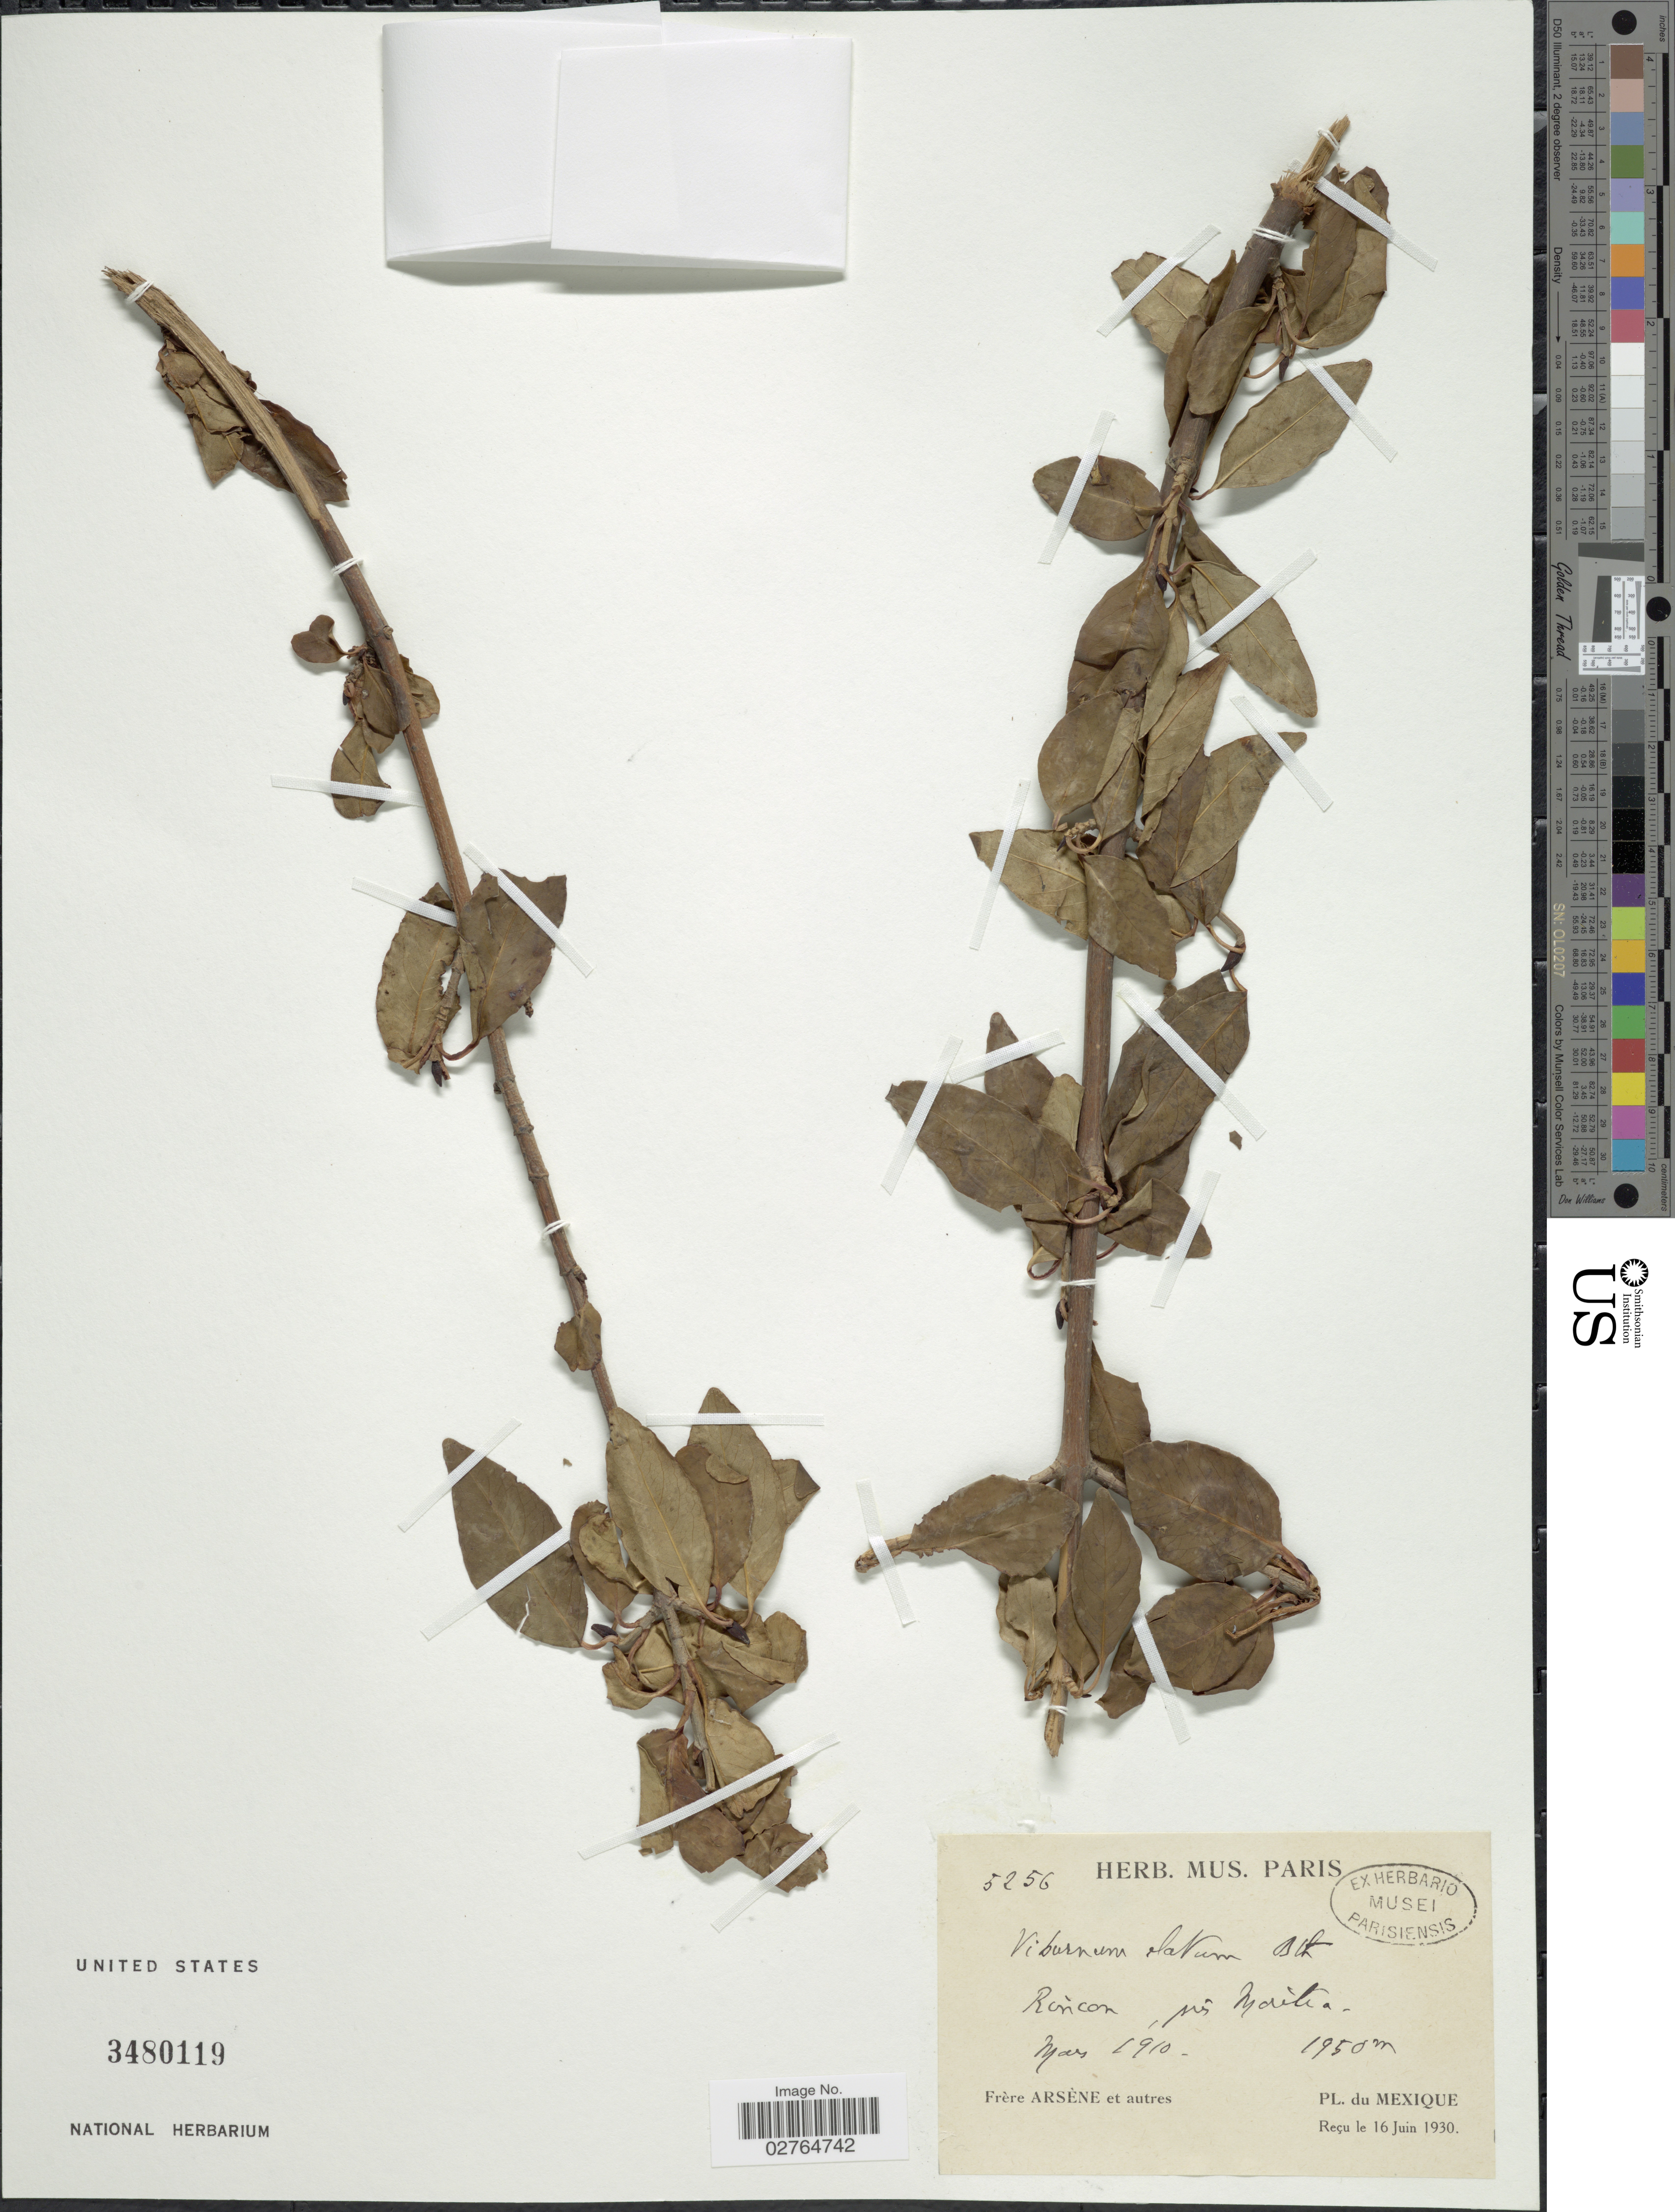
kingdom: Plantae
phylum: Tracheophyta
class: Magnoliopsida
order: Dipsacales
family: Viburnaceae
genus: Viburnum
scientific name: Viburnum elatum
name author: Benth.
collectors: F. Hyacinth & et al.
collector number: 5256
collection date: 1910-03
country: Mexico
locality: Rincon, prés Morelia. Pl. du Mexique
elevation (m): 1950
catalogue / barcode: US 3480119